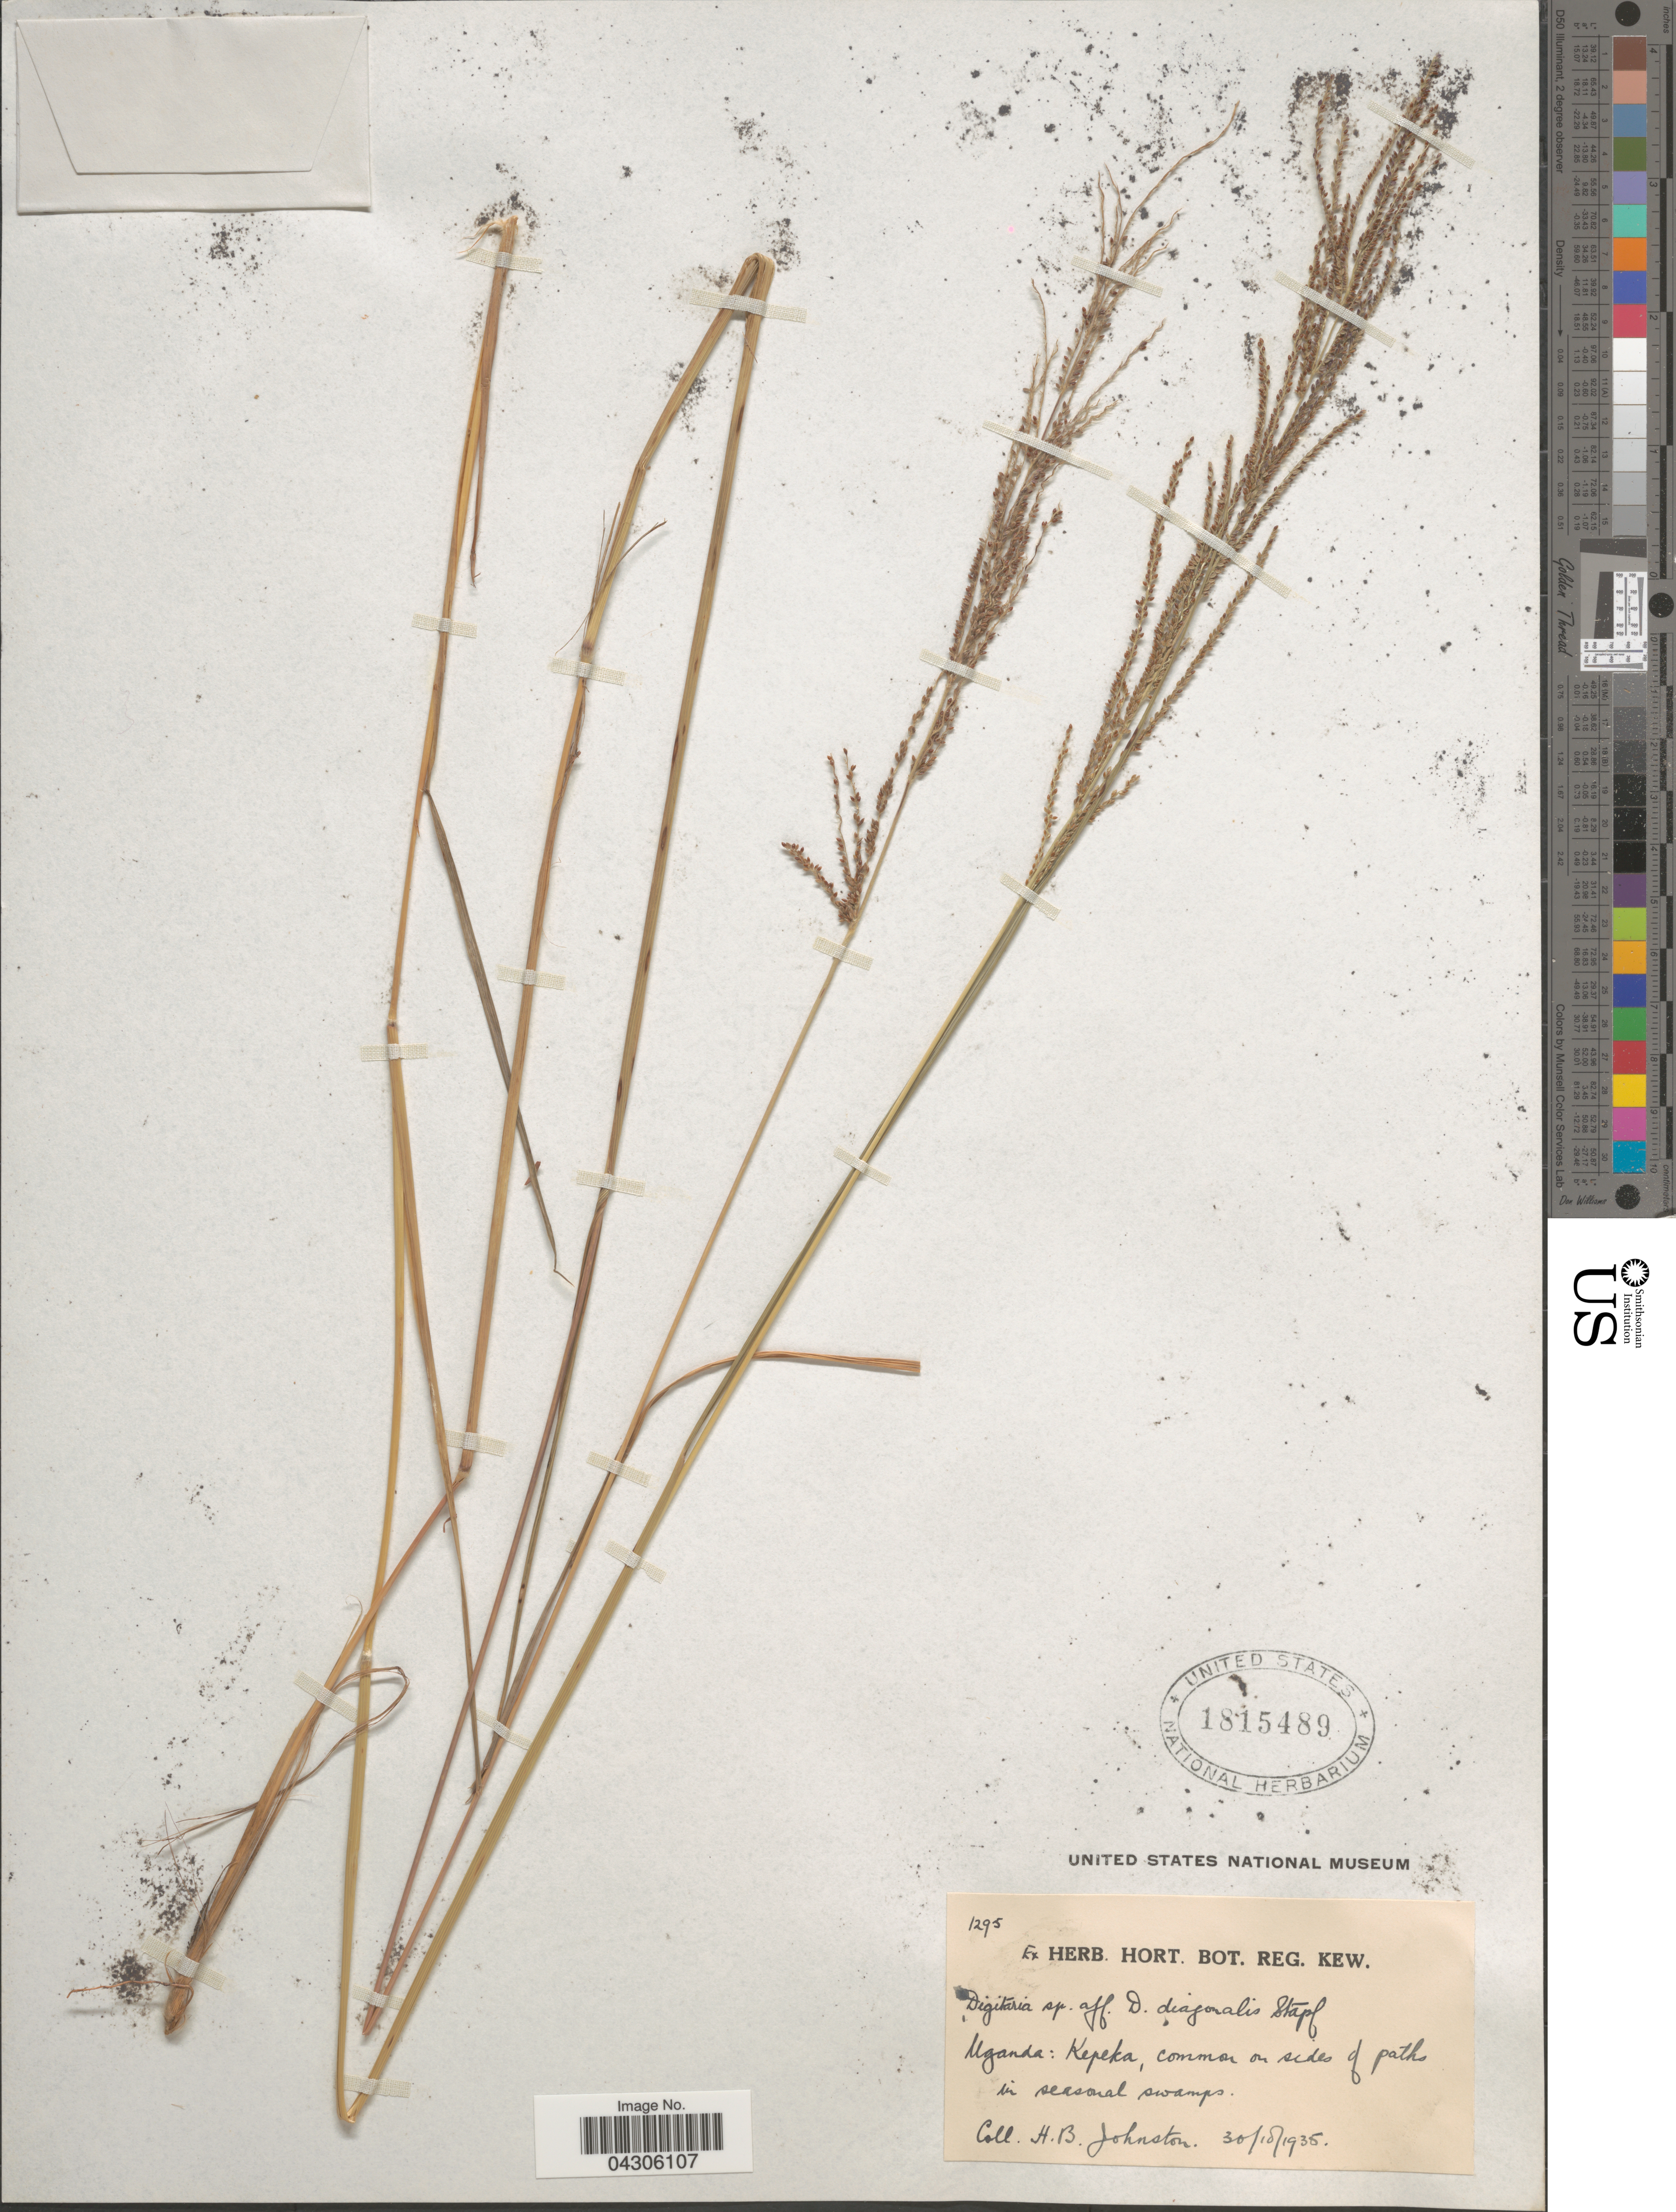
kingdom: Plantae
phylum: Tracheophyta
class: Liliopsida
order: Poales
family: Poaceae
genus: Digitaria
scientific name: Digitaria sp.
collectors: H. B. Johnston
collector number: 1295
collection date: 1935-10-30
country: Uganda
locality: Kepeka, common on sides of paths in seasonal swamps.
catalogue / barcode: US 1815489